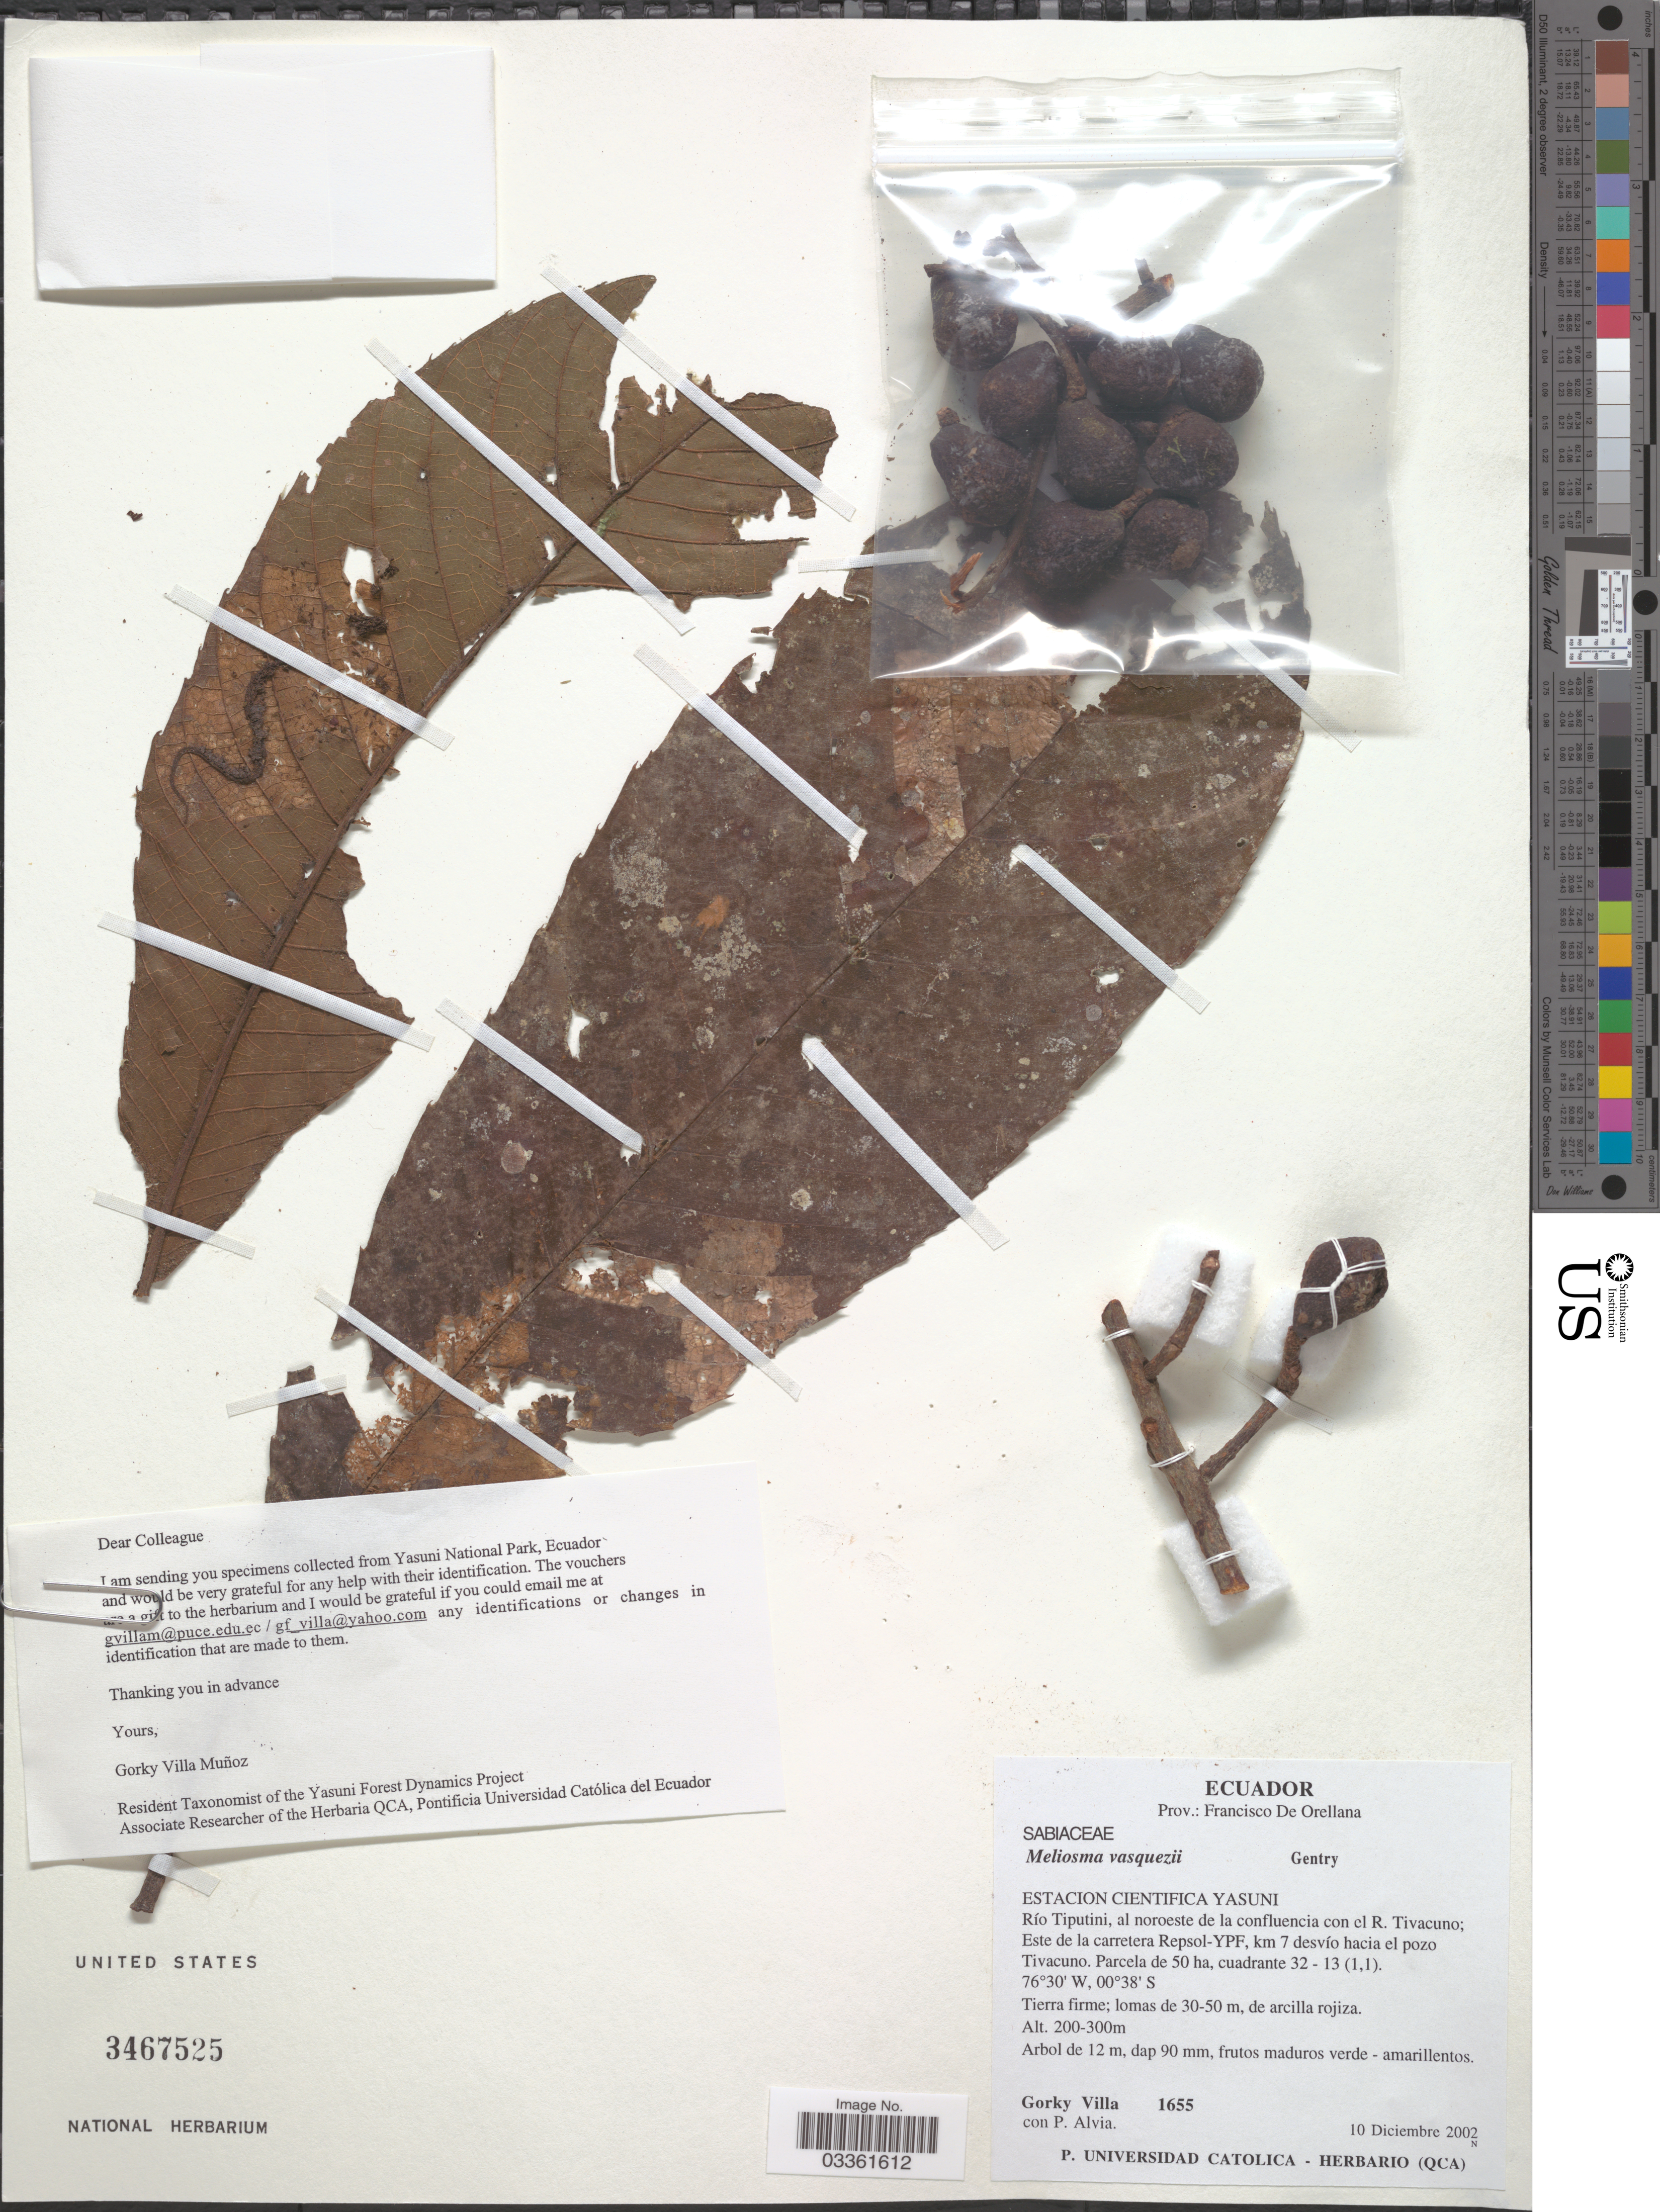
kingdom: Plantae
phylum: Tracheophyta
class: Magnoliopsida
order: Proteales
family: Sabiaceae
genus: Meliosma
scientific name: Meliosma vasquezii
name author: Gentry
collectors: G. Villa & P. Alvia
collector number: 1655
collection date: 2002-12-10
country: Ecuador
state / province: Orellana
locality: Prov.: Francisco De Orellana. ESTACION CIENTIFICA YASUNI. Río Tiputini, al noroeste de la confluencia con el R. Tivacuno; Este de la carretera Respol-YPF, km 7 desvío hacia el pozo Tivacuno. Parcela de 50 ha, cuadrante 32-13 (1,1).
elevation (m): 200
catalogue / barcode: US 3467525